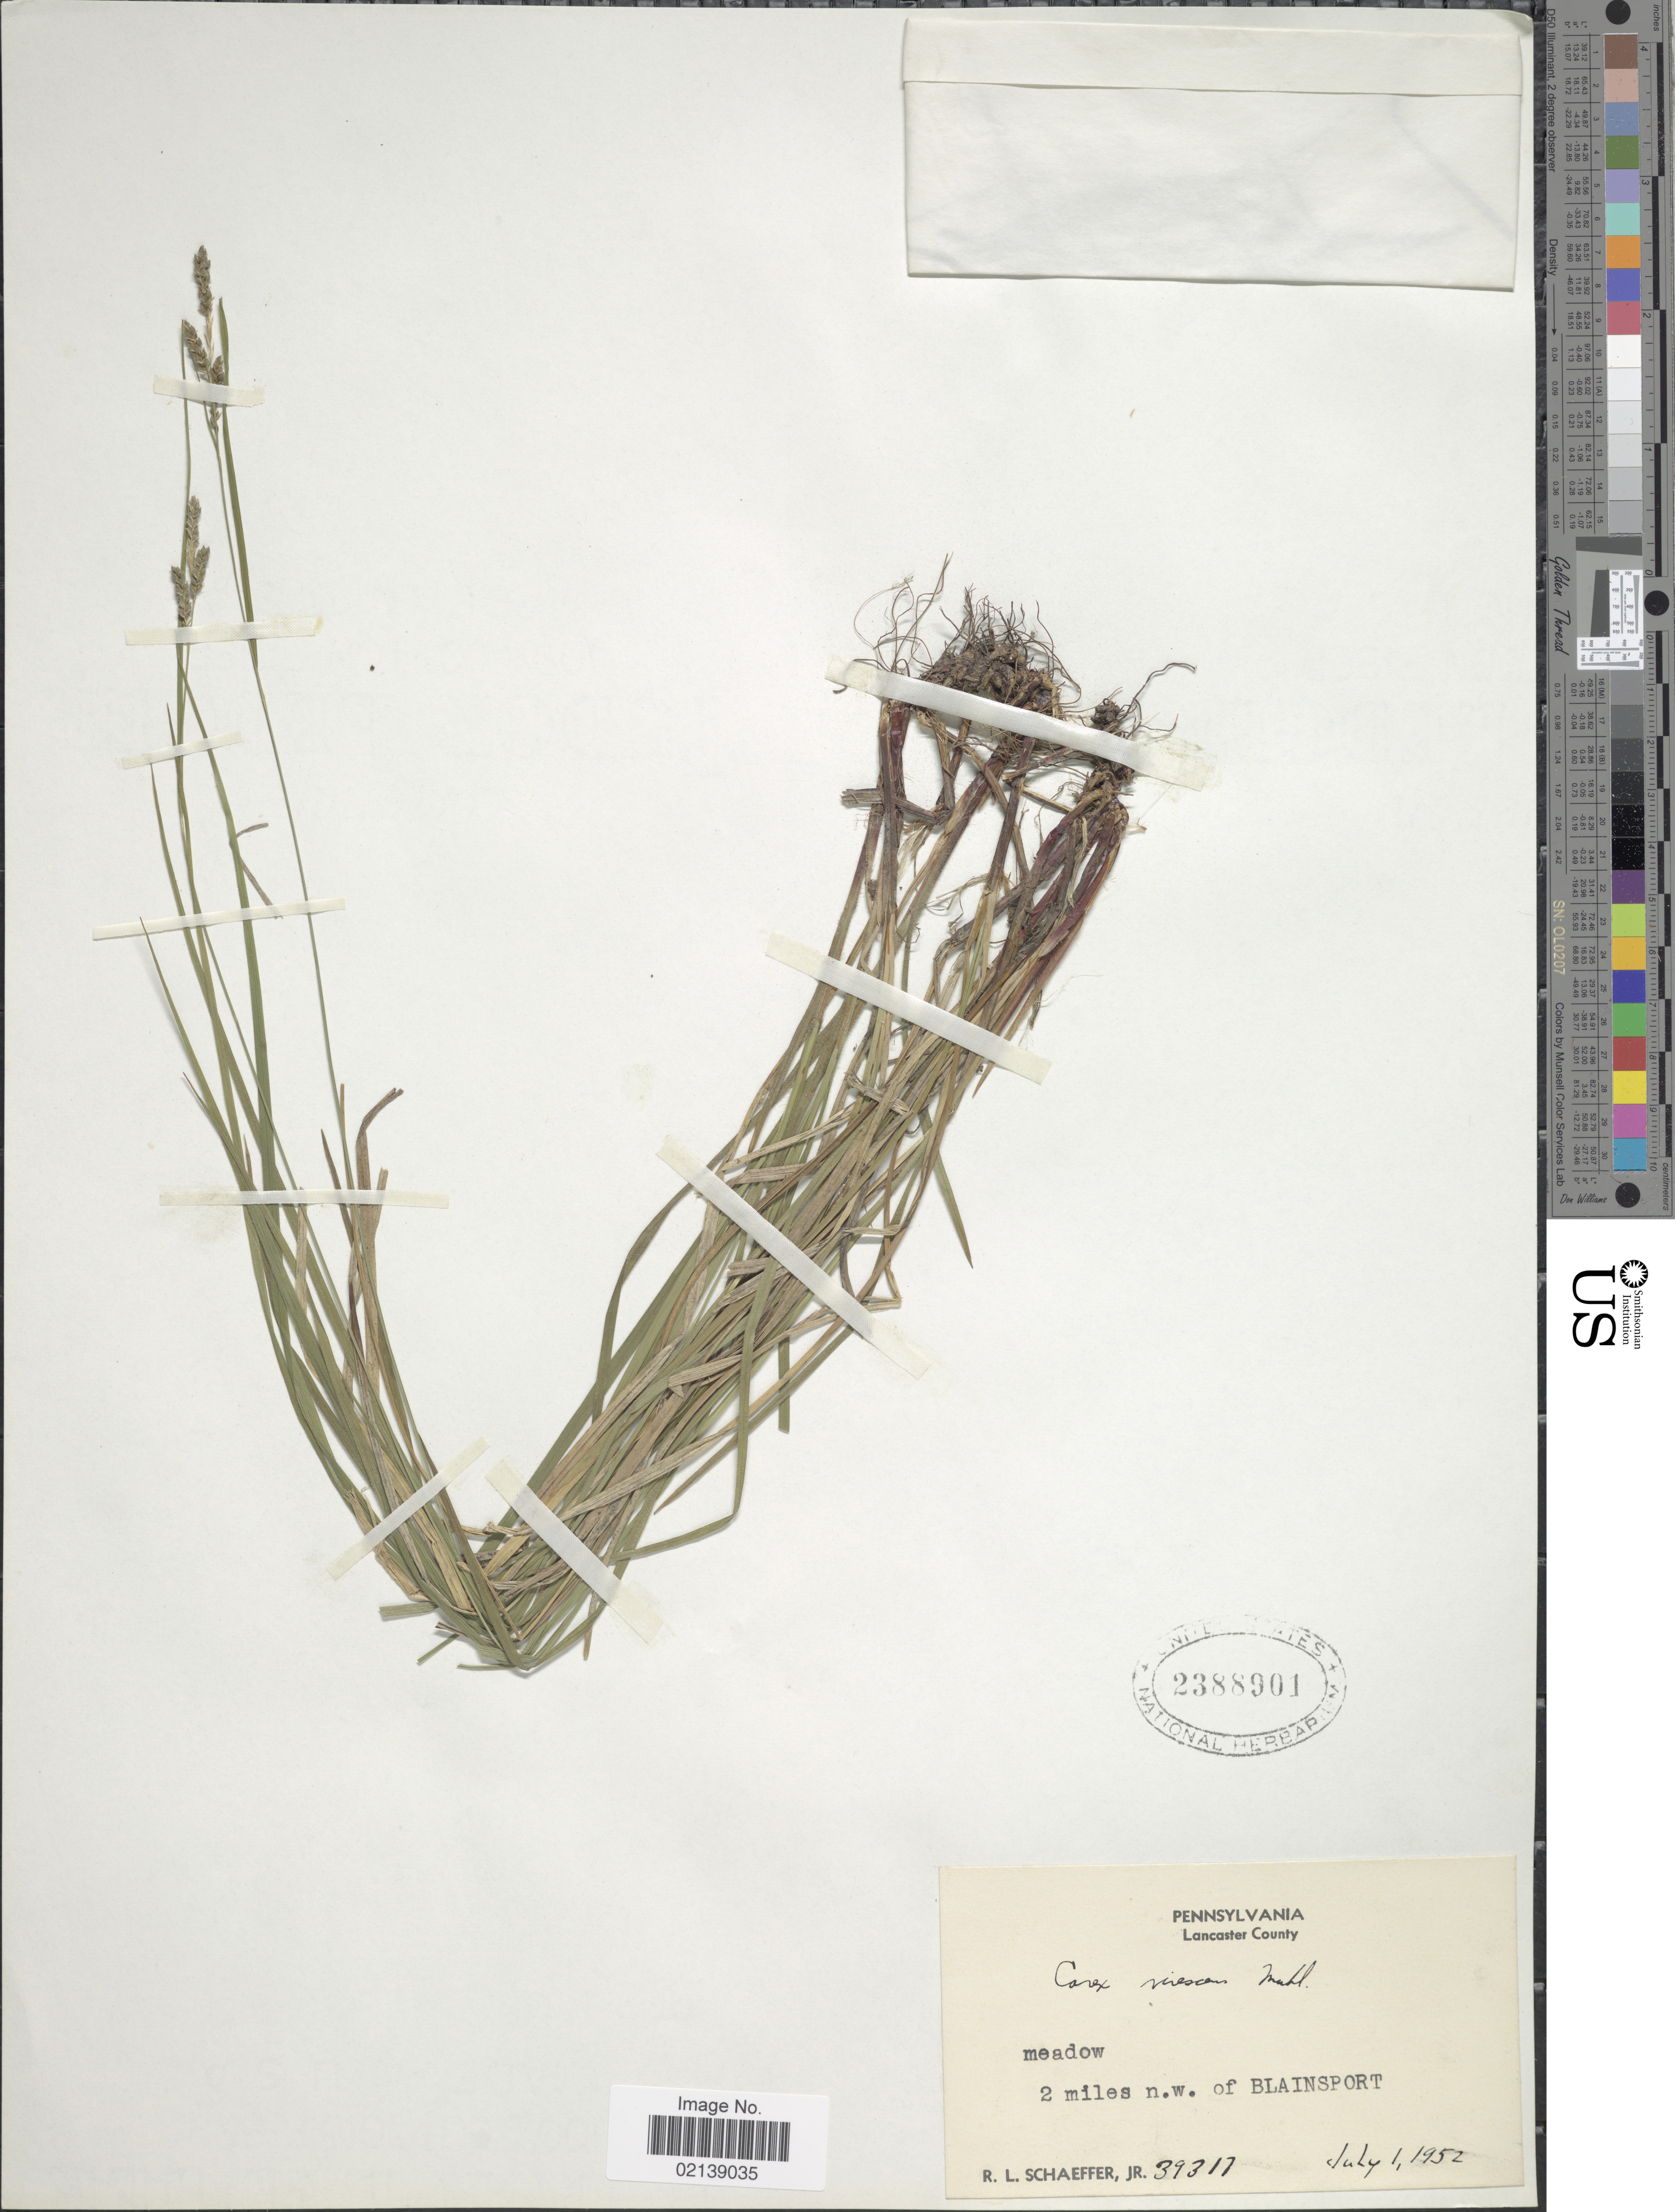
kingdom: Plantae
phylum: Tracheophyta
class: Liliopsida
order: Poales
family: Cyperaceae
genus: Carex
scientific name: Carex virescens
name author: Muhl. ex Willd.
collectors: R. L. Schaeffer Jr.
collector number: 39317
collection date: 1952-07-01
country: United States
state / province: Pennsylvania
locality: Lancaster County, meadow, 2 miles n.w. of Blainsport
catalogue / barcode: US 2388901